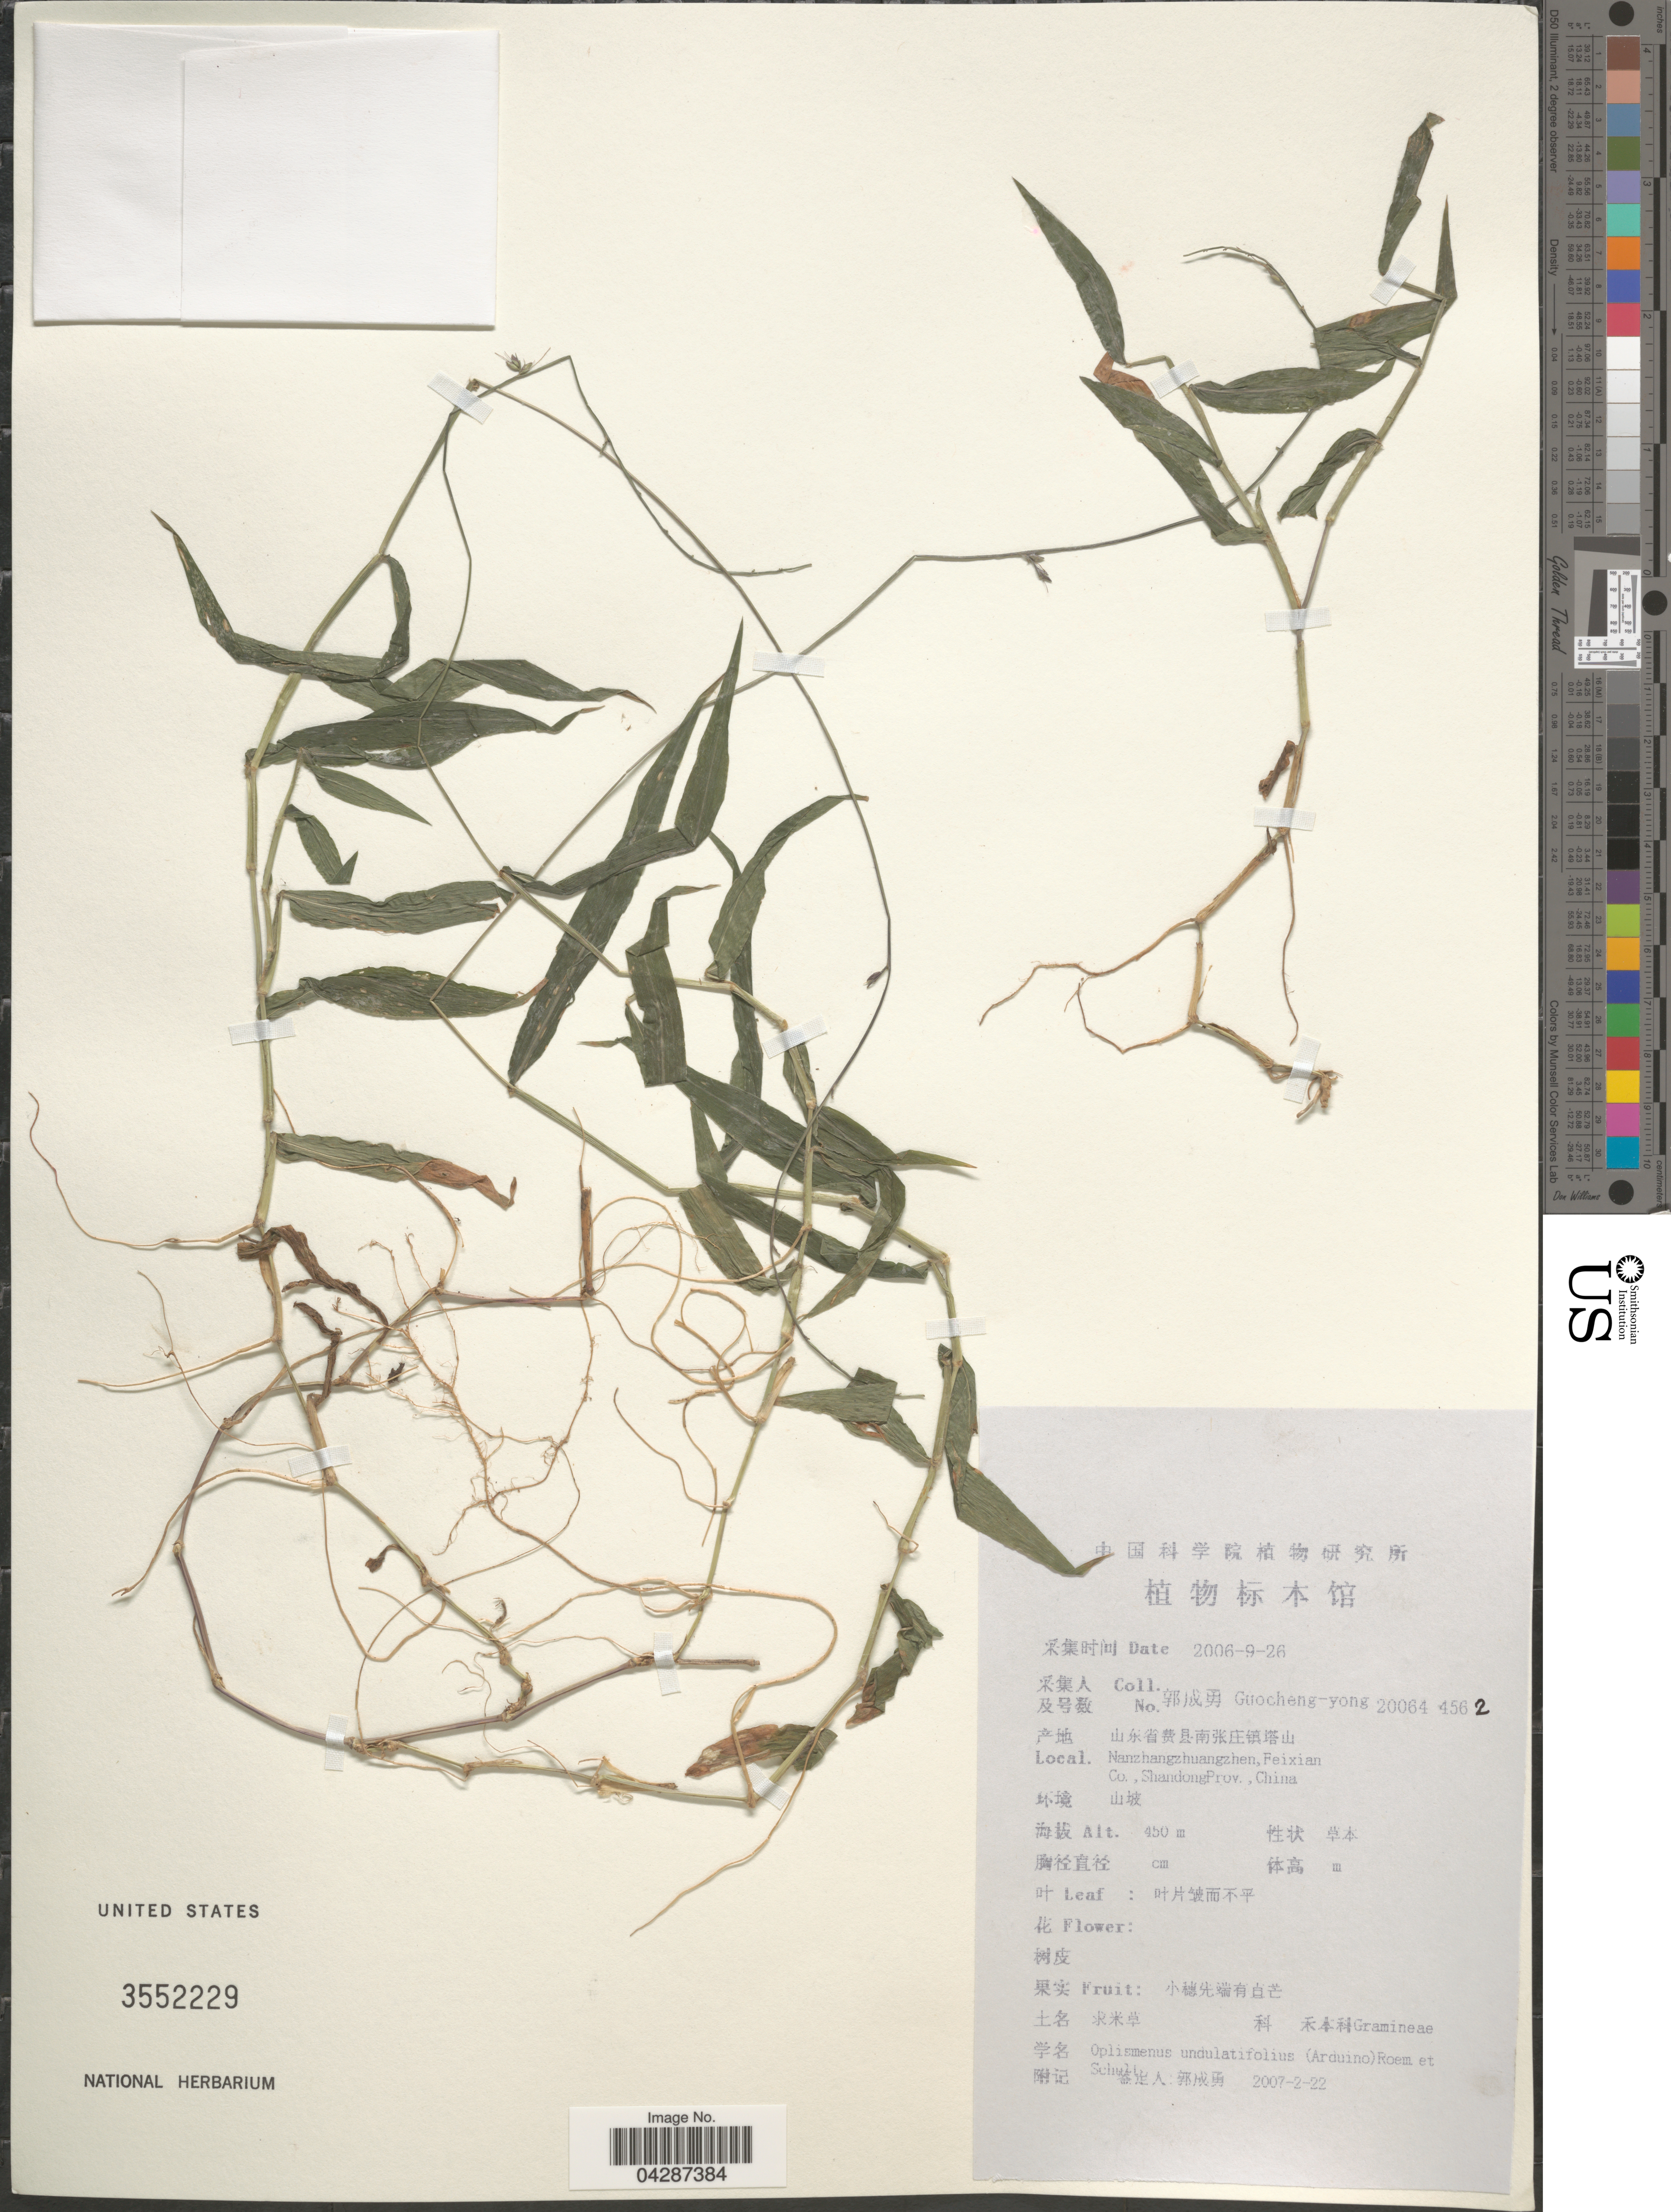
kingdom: Plantae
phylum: Tracheophyta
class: Liliopsida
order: Poales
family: Poaceae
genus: Oplismenus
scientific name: Oplismenus undulatifolius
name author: (Ard.) P. Beauv.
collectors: Guo cheng-yong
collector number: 200644562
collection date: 2006-09-26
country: China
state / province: Shandong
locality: X. Nanzhangzhuangzhen, Feixian Co.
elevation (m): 450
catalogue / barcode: US 3552229